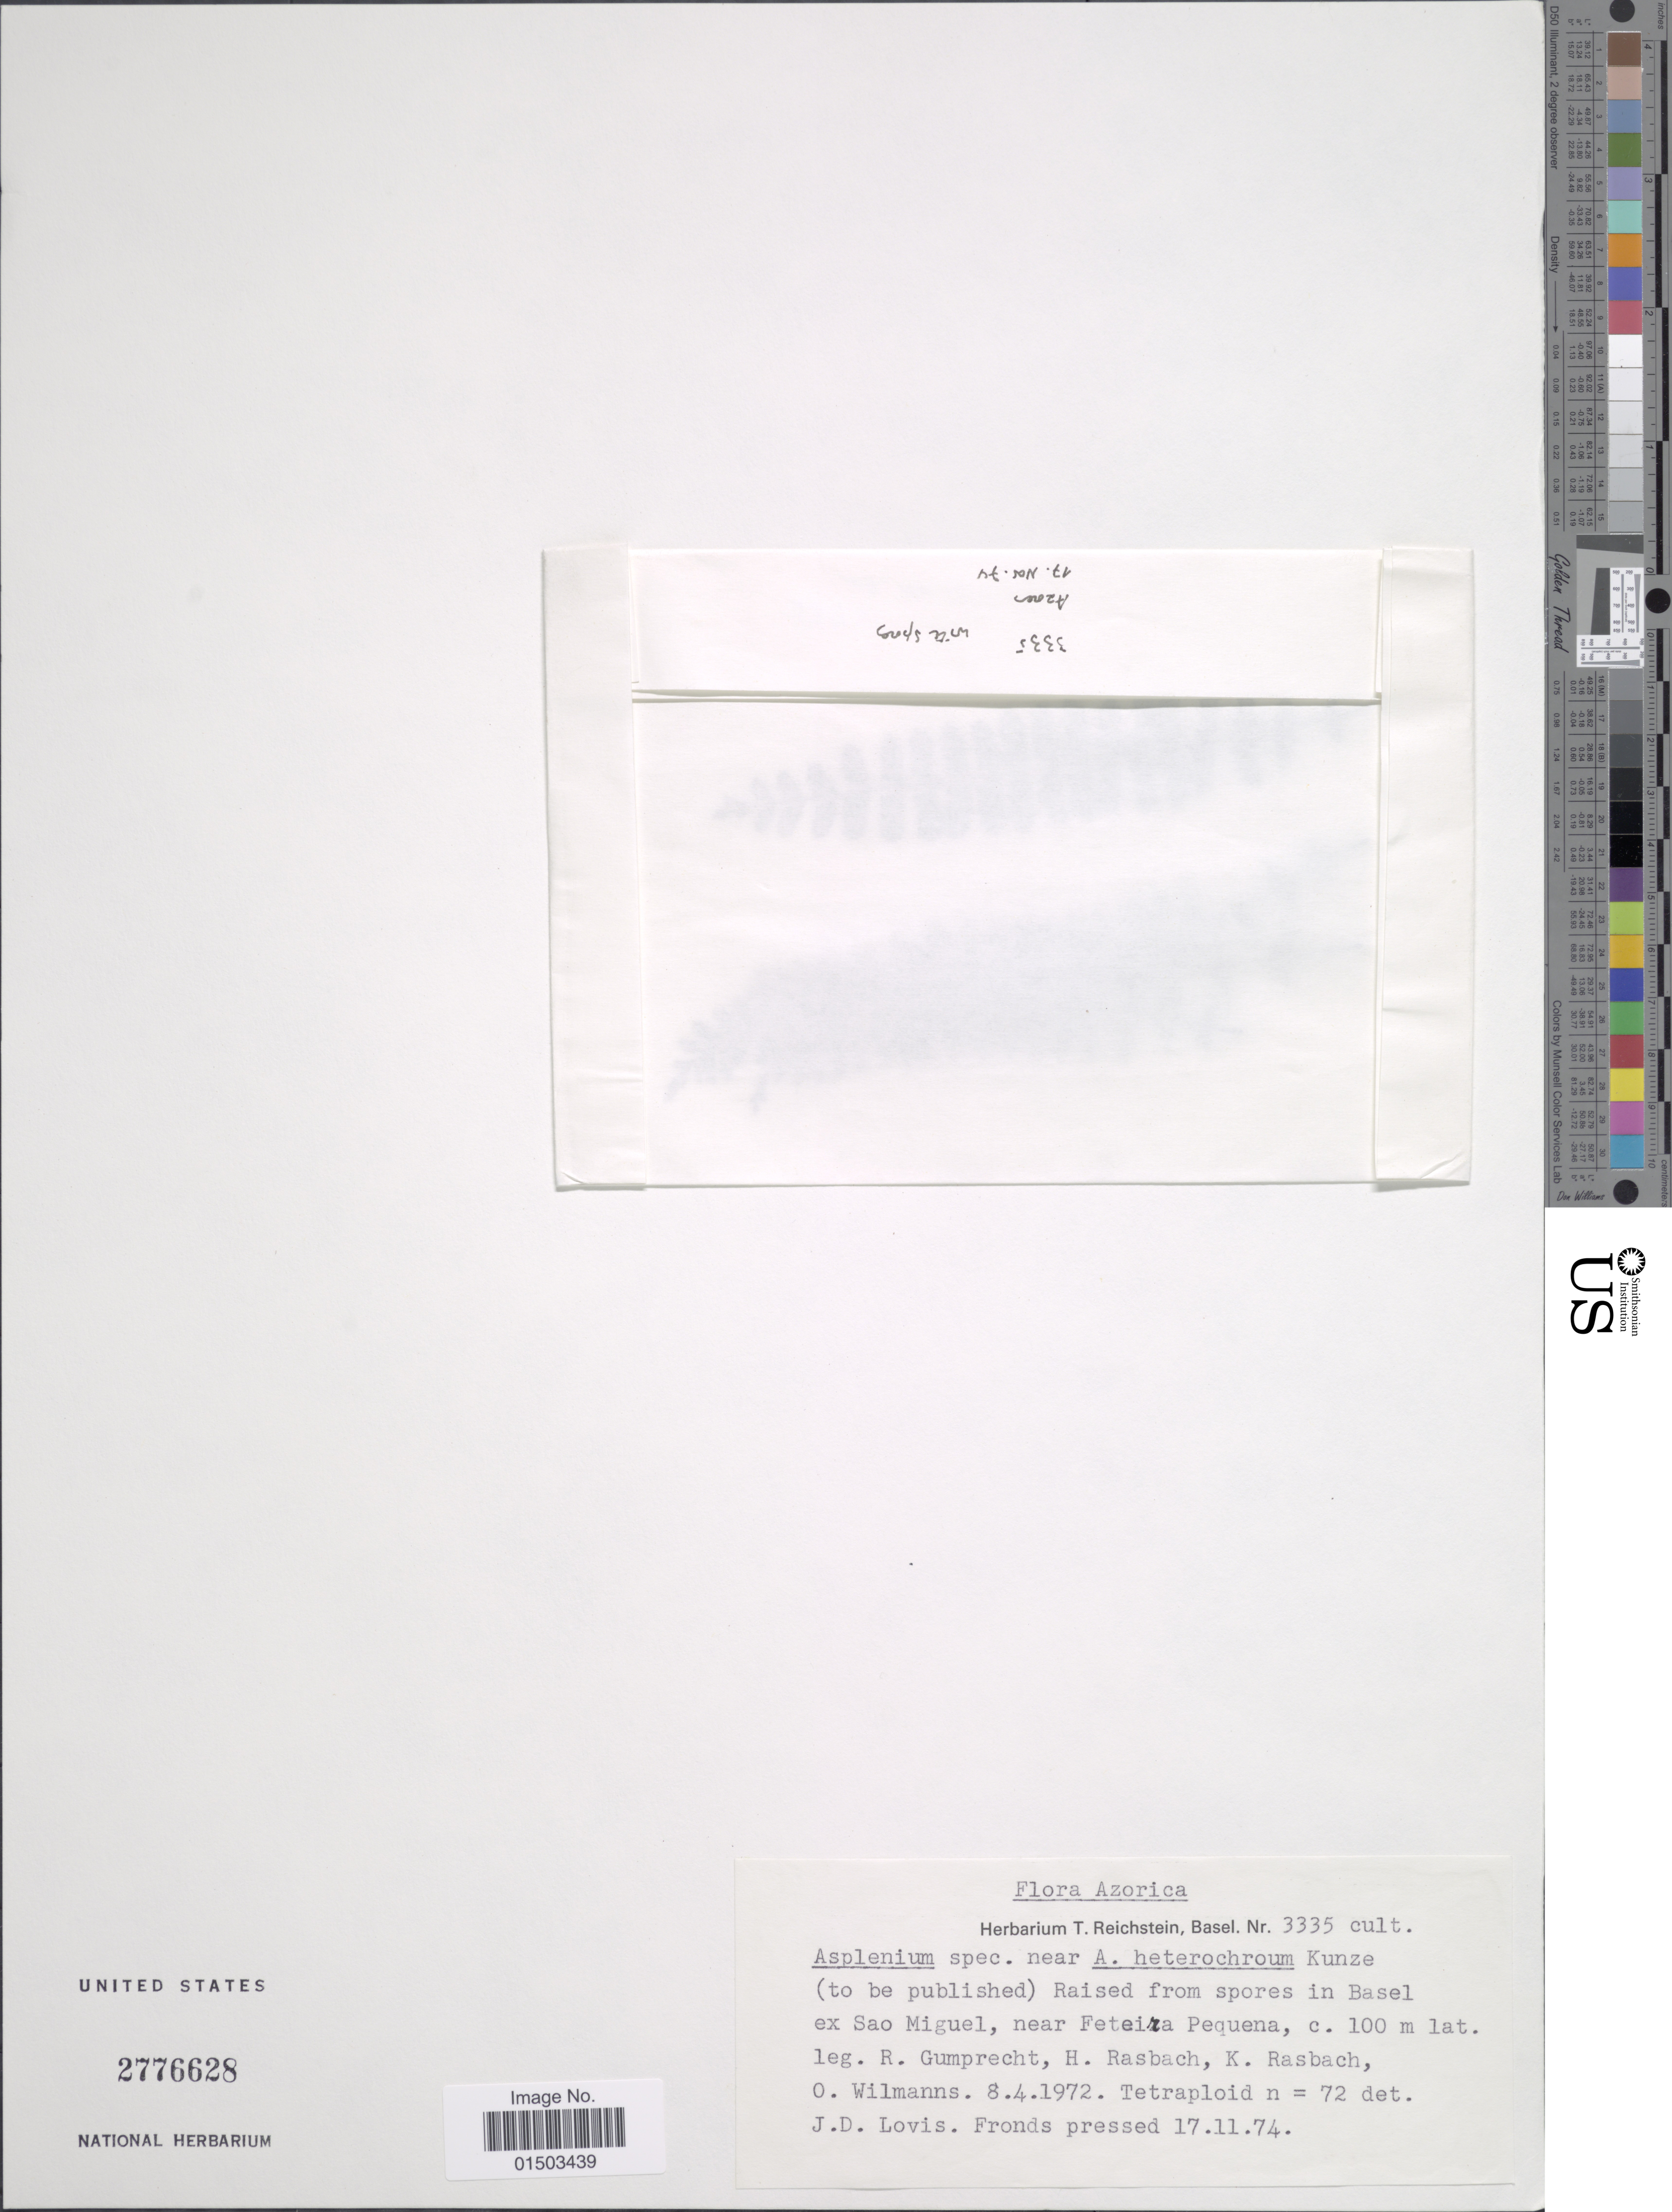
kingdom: Plantae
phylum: Tracheophyta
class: Polypodiopsida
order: Polypodiales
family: Aspleniaceae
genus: Asplenium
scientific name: Asplenium heterochroum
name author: Kunze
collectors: R. Gumprecht, H. Rasbach, K. Rasbach & O. Wilmanns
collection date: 1972-04-08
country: Portugal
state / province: Azores (Aut. Reg.)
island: São Miguel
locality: Sao Miguel, near Feteira Pequena. [unsure placement]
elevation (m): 100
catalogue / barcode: US 2776628